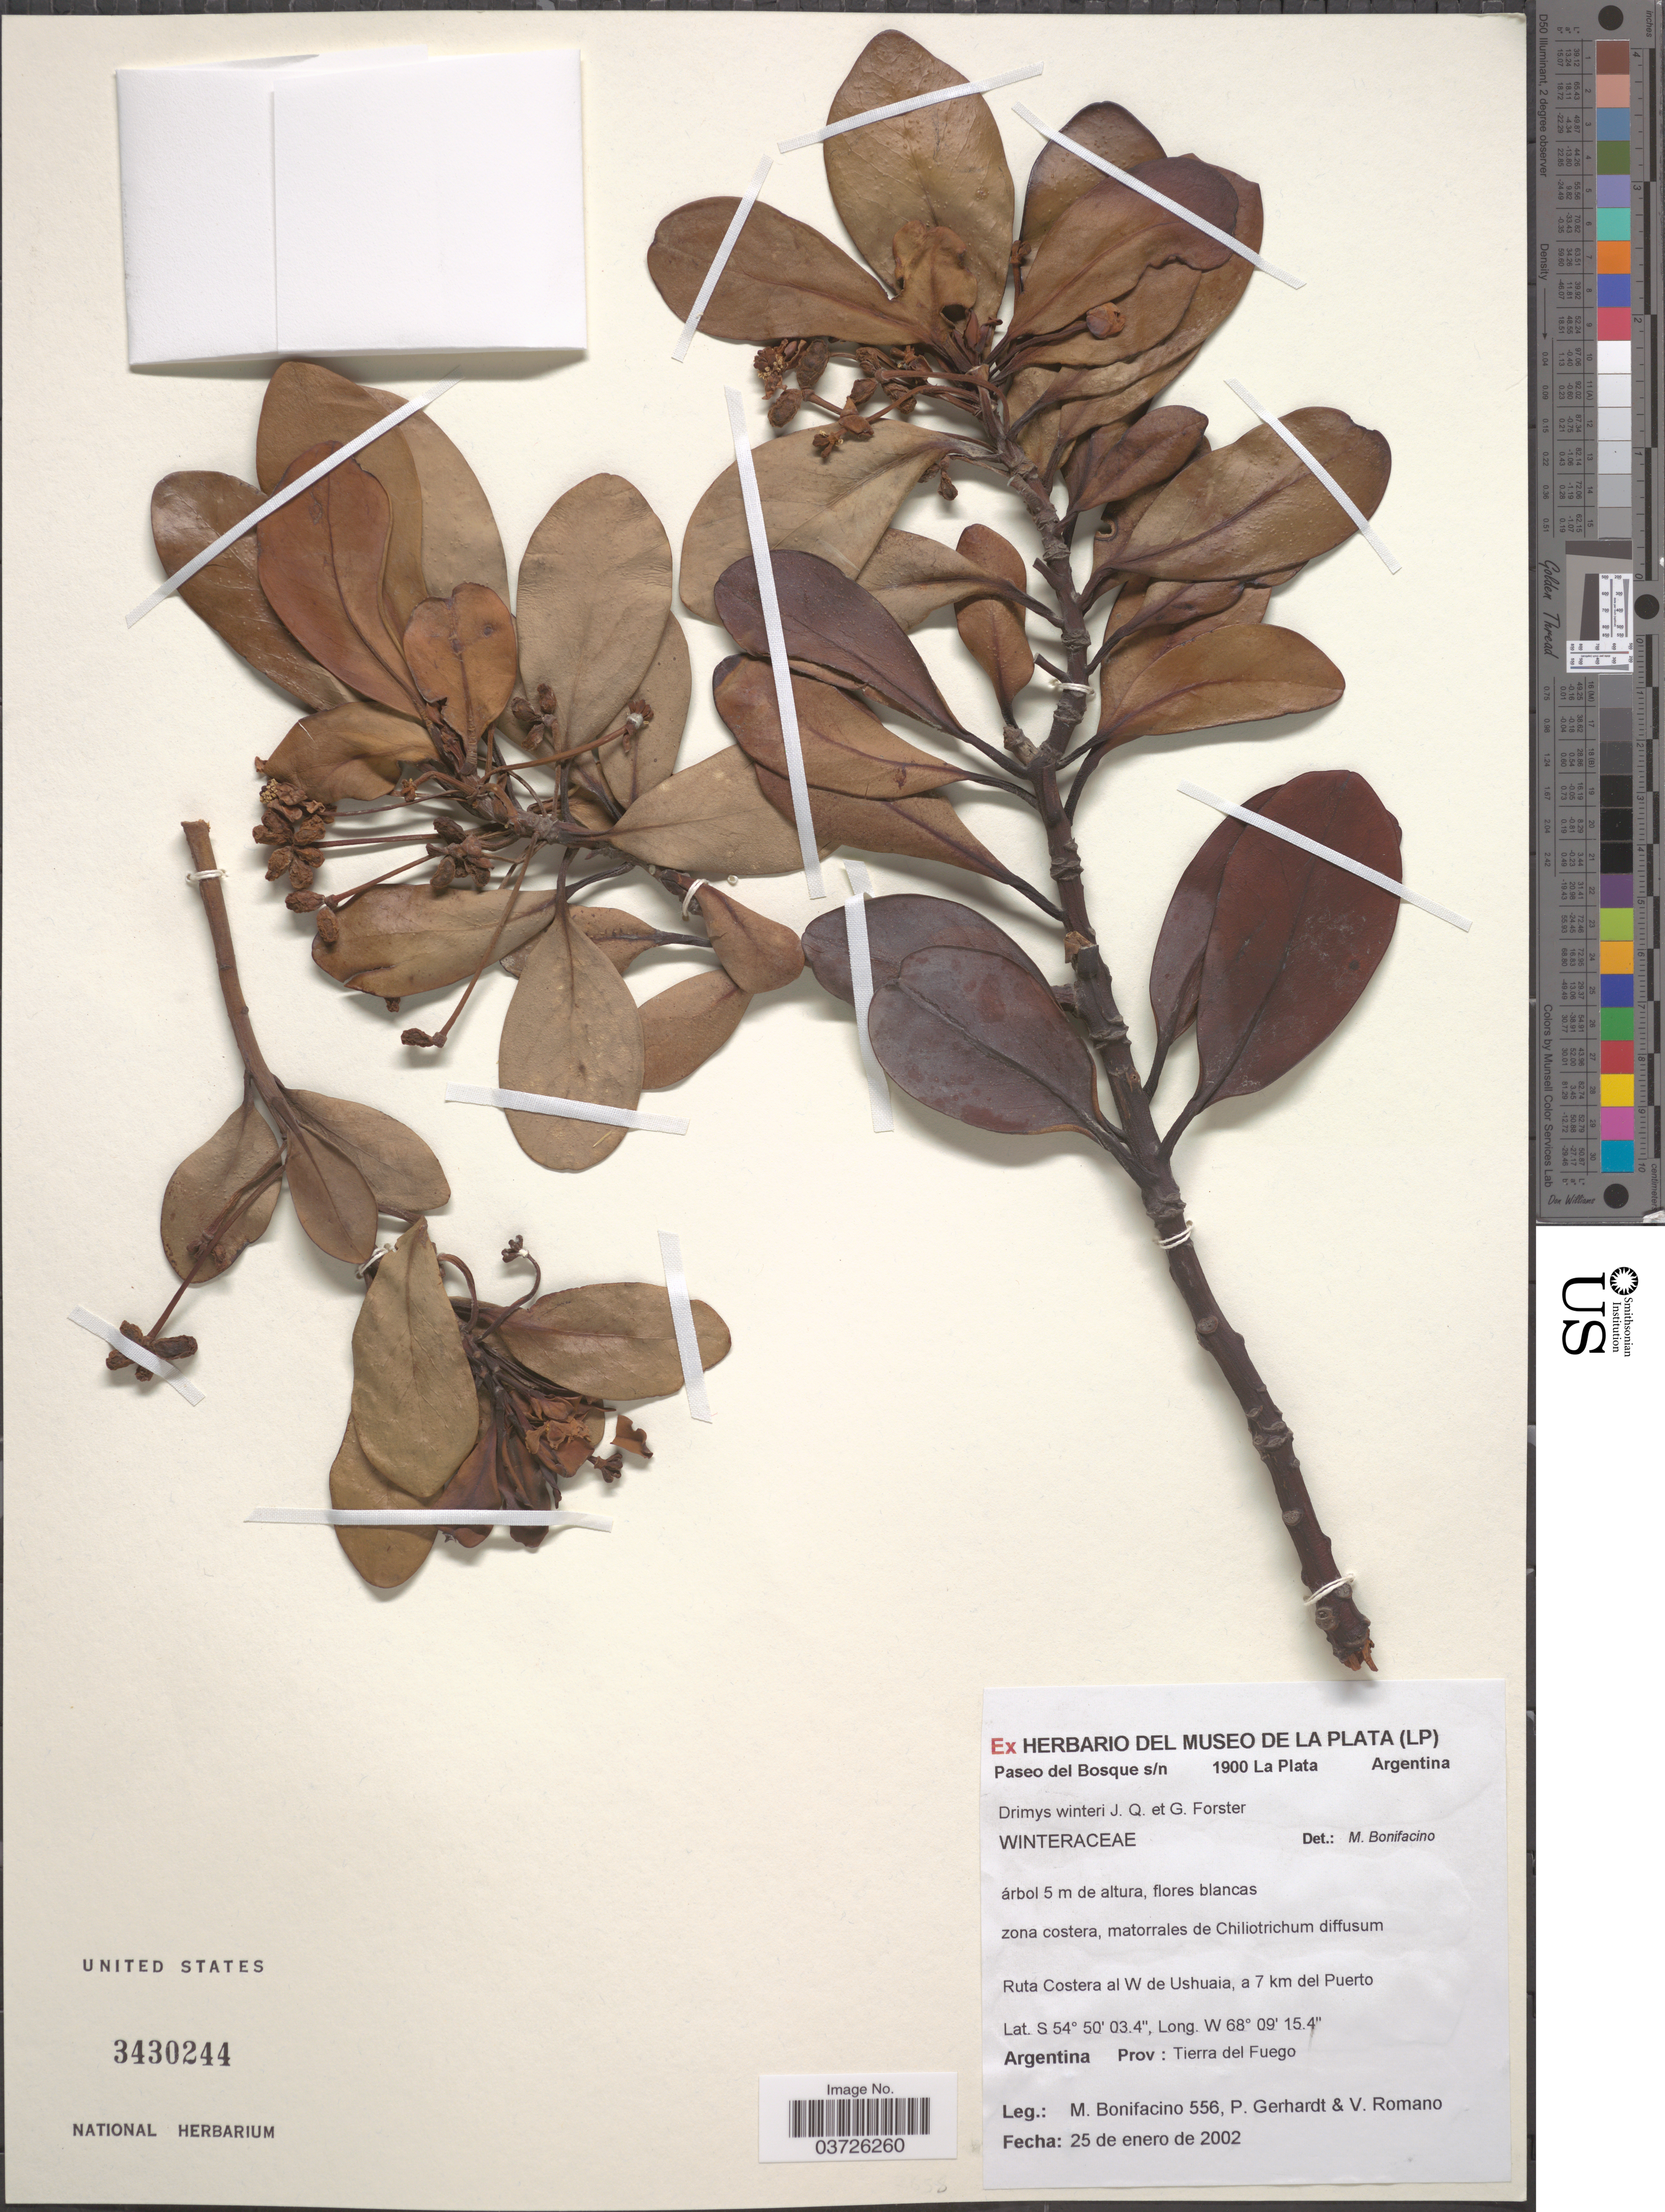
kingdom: Plantae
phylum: Tracheophyta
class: Magnoliopsida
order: Canellales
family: Winteraceae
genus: Drimys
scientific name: Drimys winteri var. winteri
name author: J.R. Forst. & G. Forst.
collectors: M. Bonifacino, P. Gerhardt & V. Romano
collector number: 0556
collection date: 2002-01-25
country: Argentina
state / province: Tierra del Fuego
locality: Ruta Costera al W de Ushuaia, a 7 km del Puerto.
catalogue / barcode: US 3430244